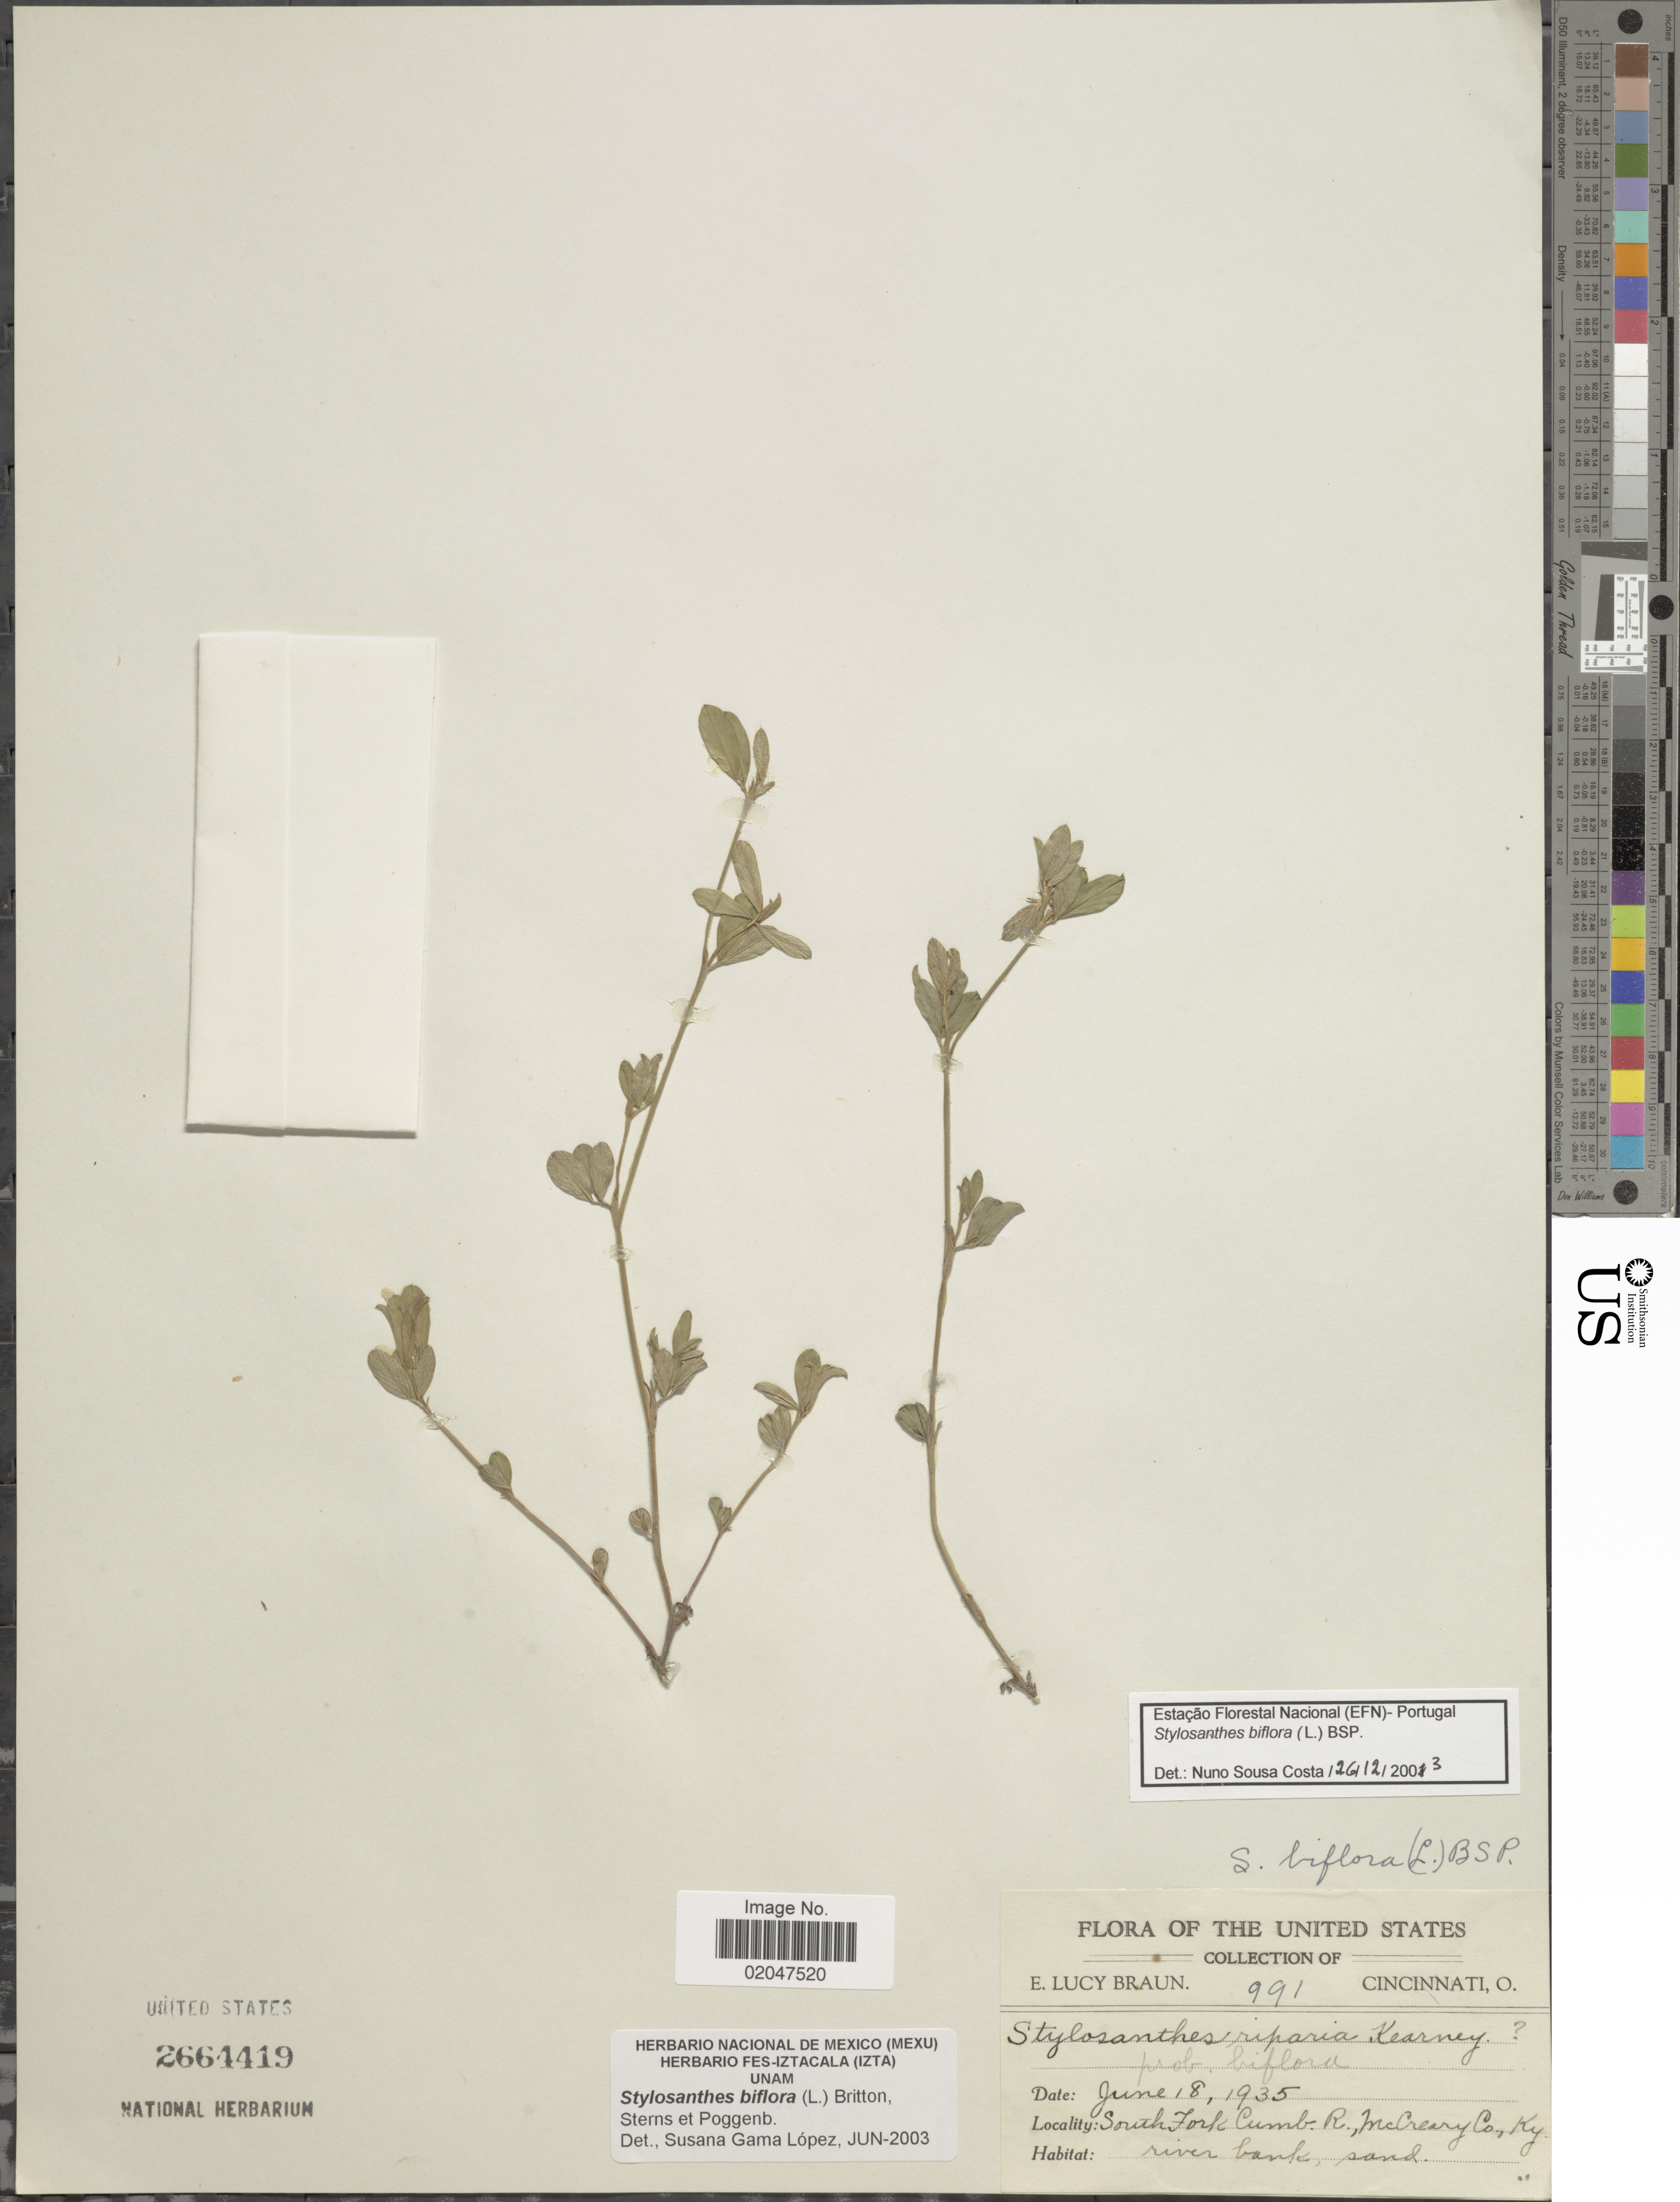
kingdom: Plantae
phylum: Tracheophyta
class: Magnoliopsida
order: Fabales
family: Fabaceae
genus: Stylosanthes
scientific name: Stylosanthes biflora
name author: (L.) Britton et al.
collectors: E. L. Braun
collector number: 991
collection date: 1935-06-18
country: United States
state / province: Kentucky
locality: South Fork Cumb. R., McCreary Co., Ky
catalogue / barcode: US 2664419